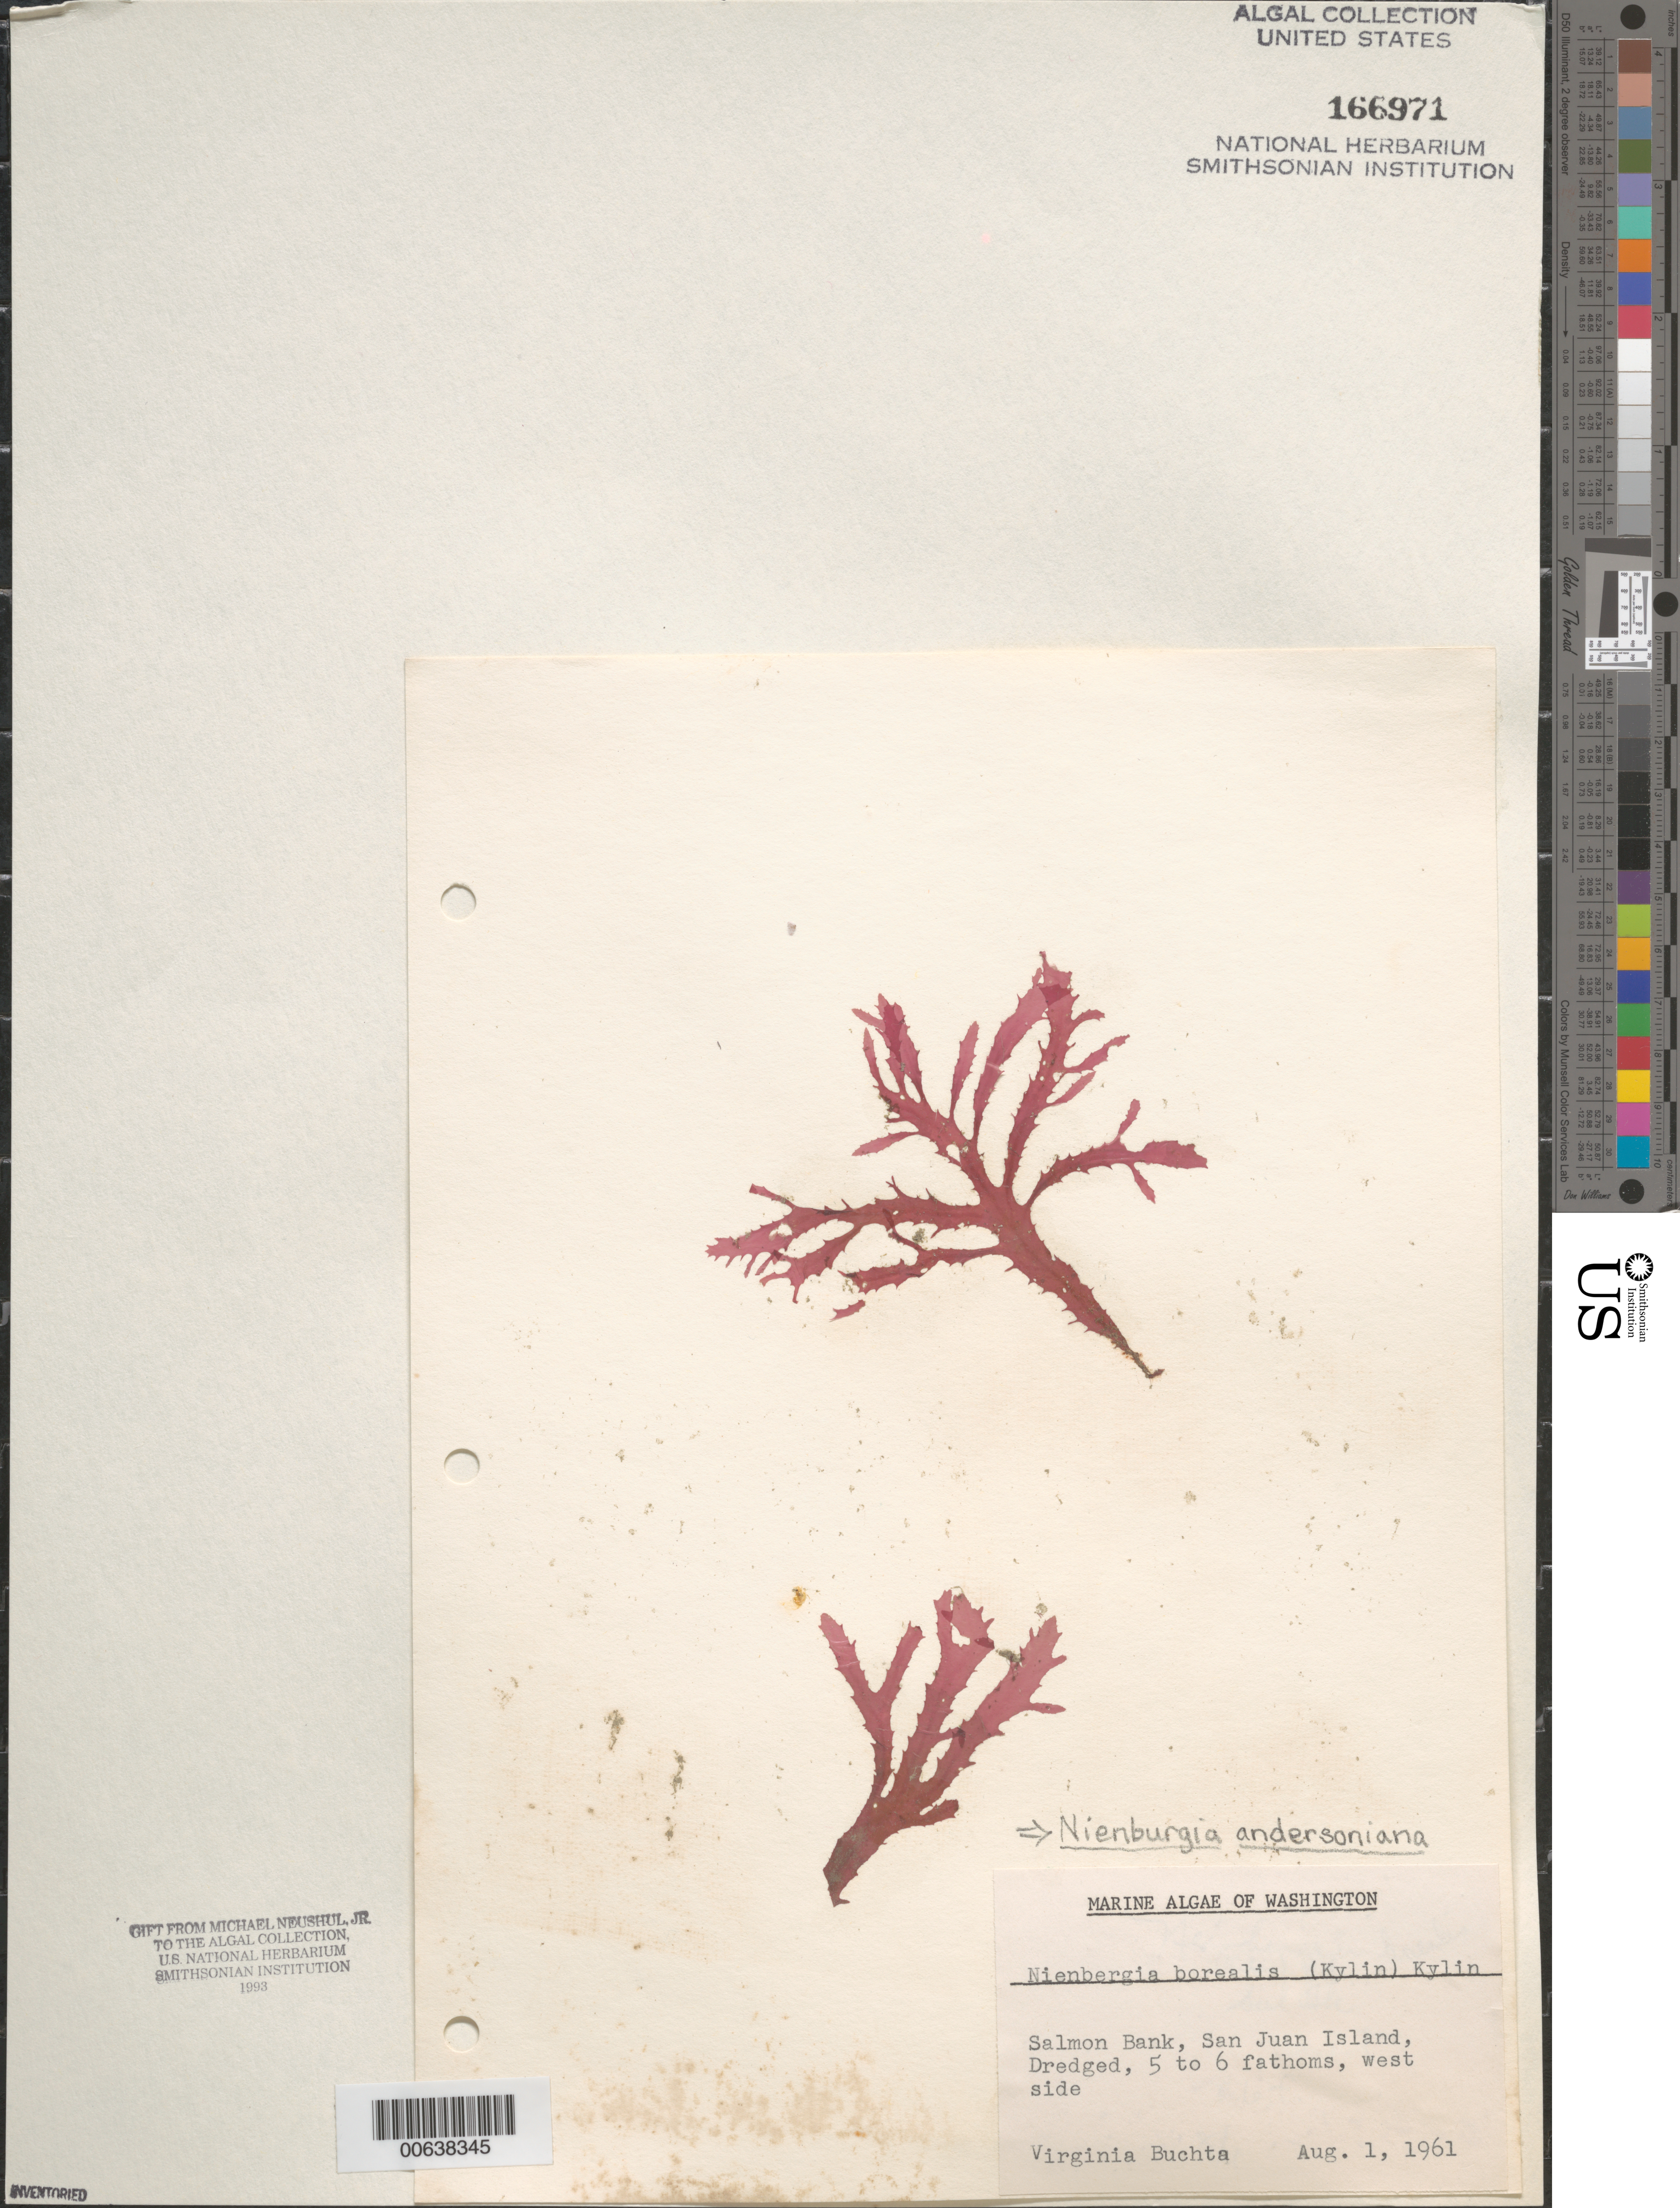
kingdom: Plantae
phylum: Rhodophyta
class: Florideophyceae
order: Ceramiales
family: Delesseriaceae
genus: Nienburgia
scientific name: Nienburgia andersoniana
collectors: V. Buchta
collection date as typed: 01 Aug 1961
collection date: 1961-08-01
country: United States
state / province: Washington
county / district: San Juan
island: San Juan Island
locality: Salmon Bank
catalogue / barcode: US 166971